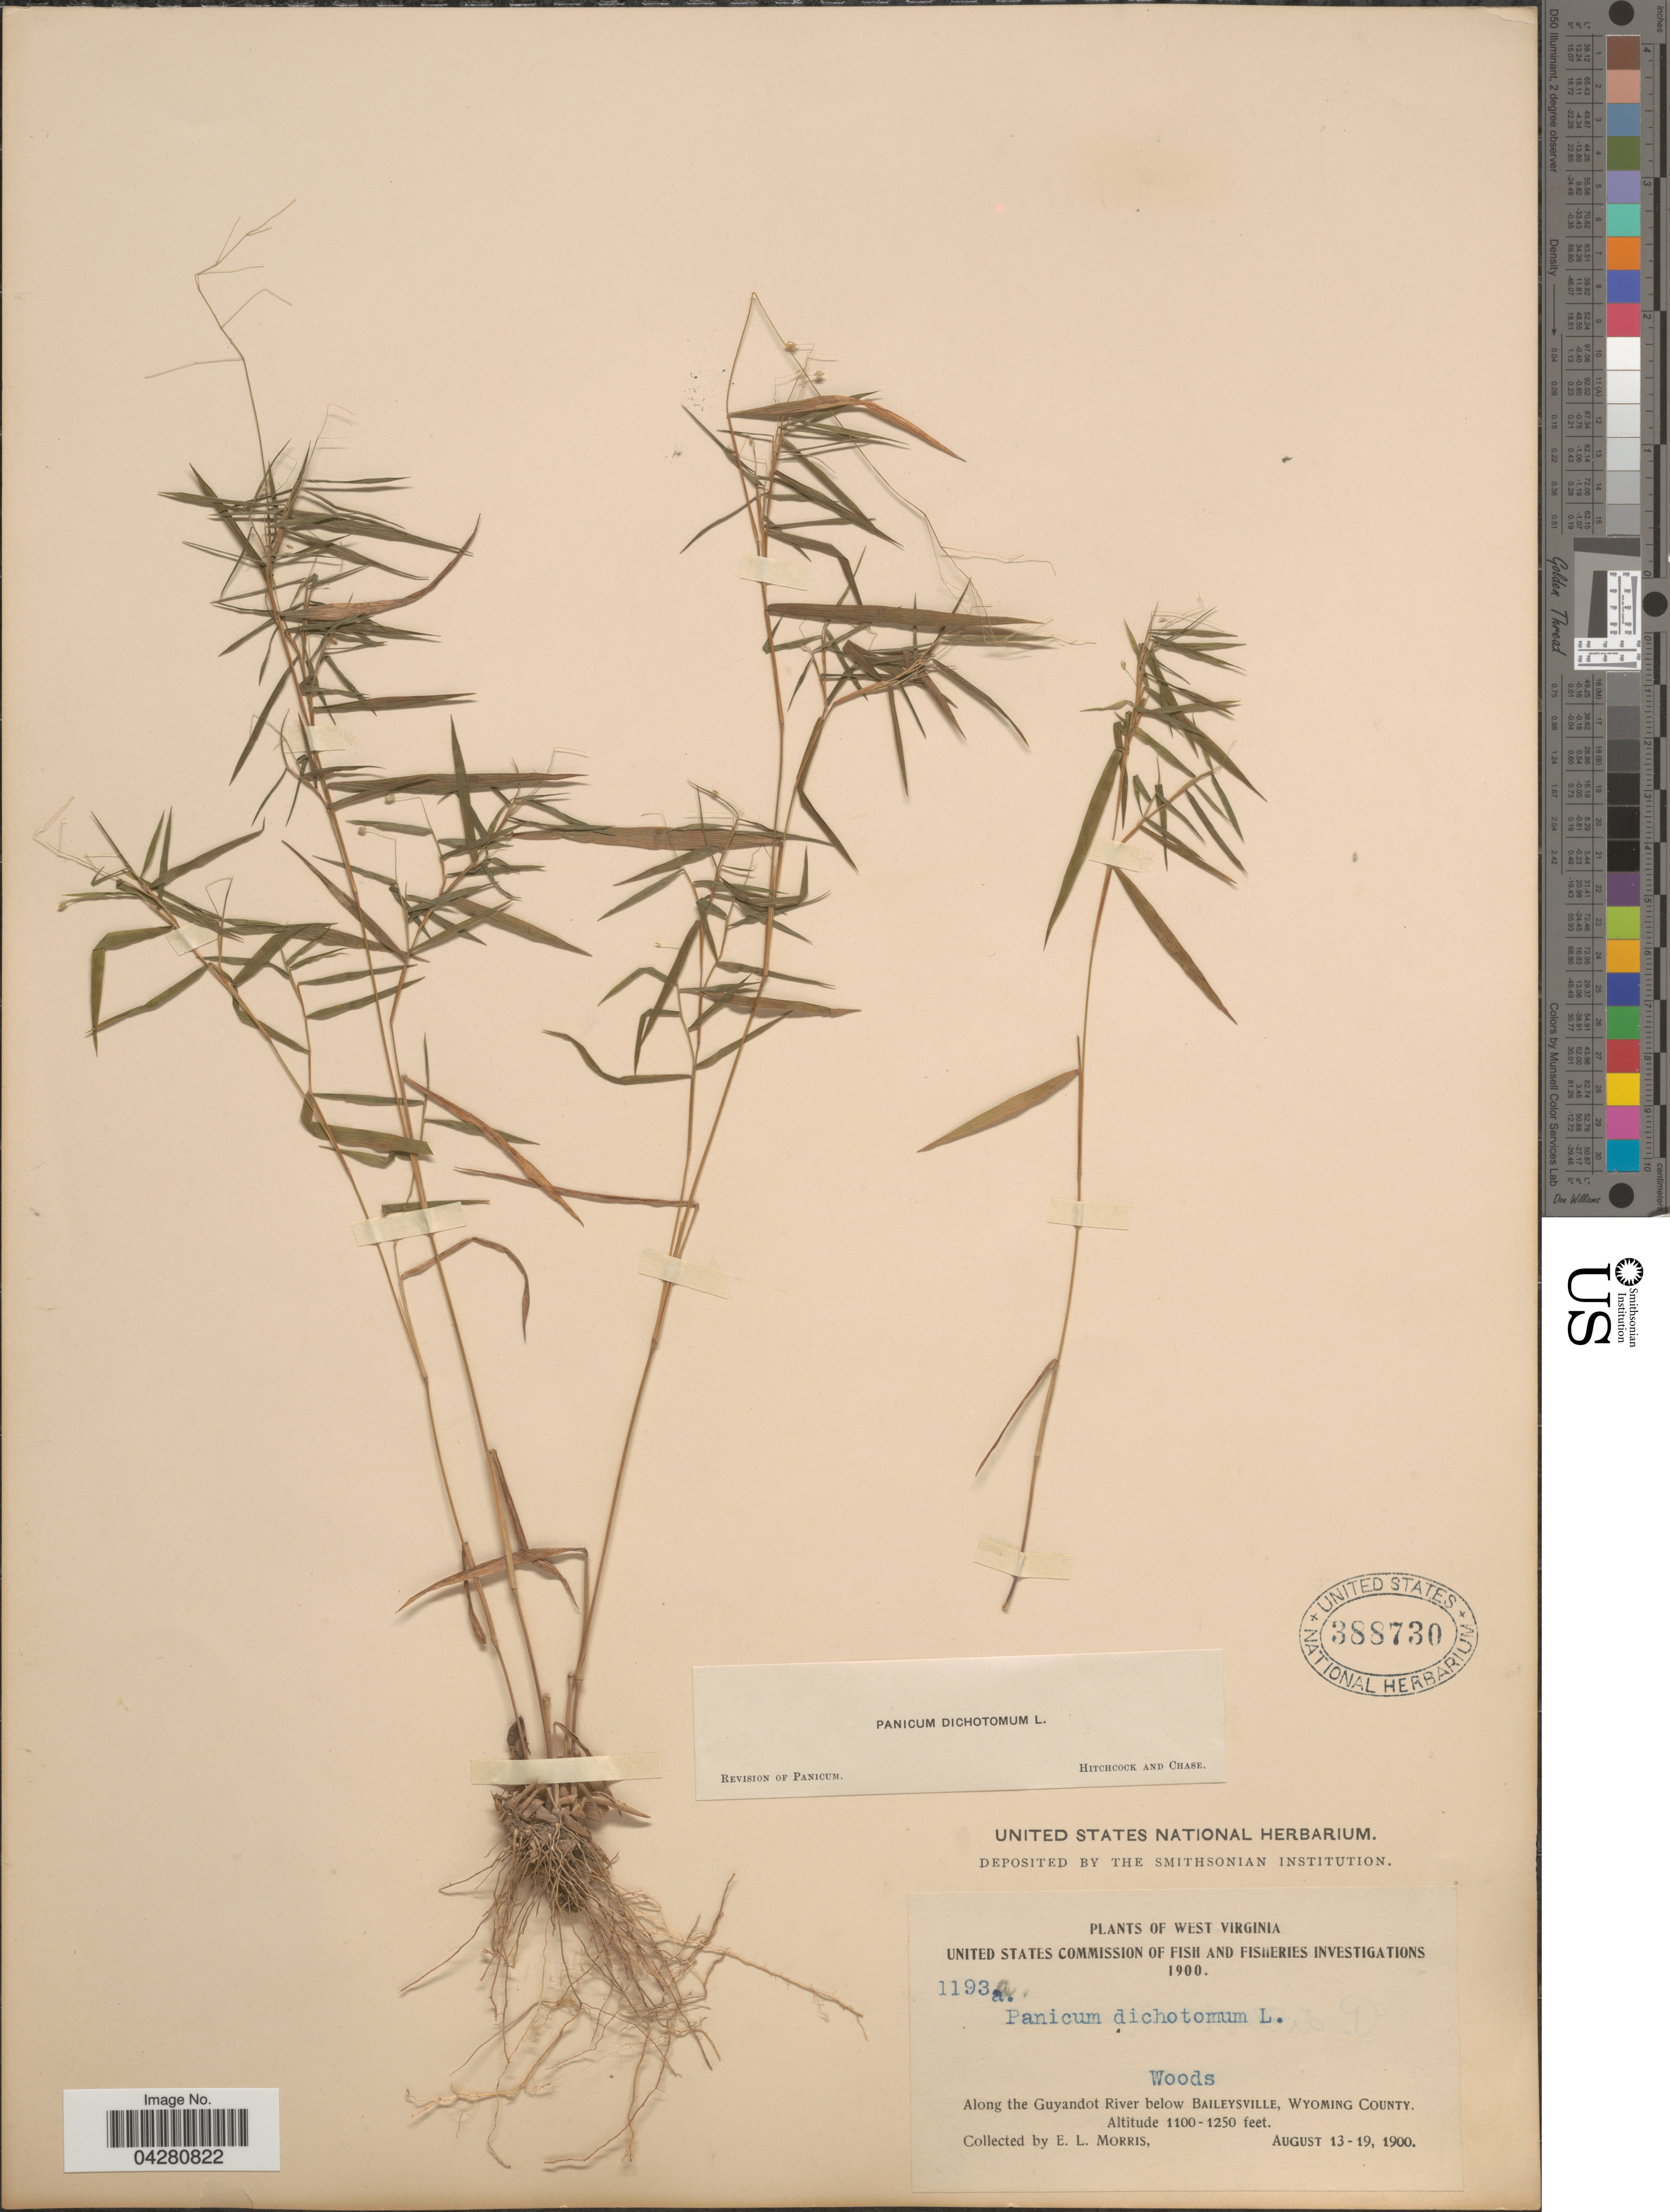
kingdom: Plantae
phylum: Tracheophyta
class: Liliopsida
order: Poales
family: Poaceae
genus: Dichanthelium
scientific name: Dichanthelium dichotomum var. dichotomum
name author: (L.) Gould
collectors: E. Morris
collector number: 1193a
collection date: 1900-08-13/1900-08-19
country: United States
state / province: West Virginia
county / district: Wyoming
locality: United States Commission of Fish and Fisheries Investigations 1900. Woods. Along the Guyandot River below Baileysville, Wyoming County.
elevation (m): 335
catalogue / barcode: US 388730